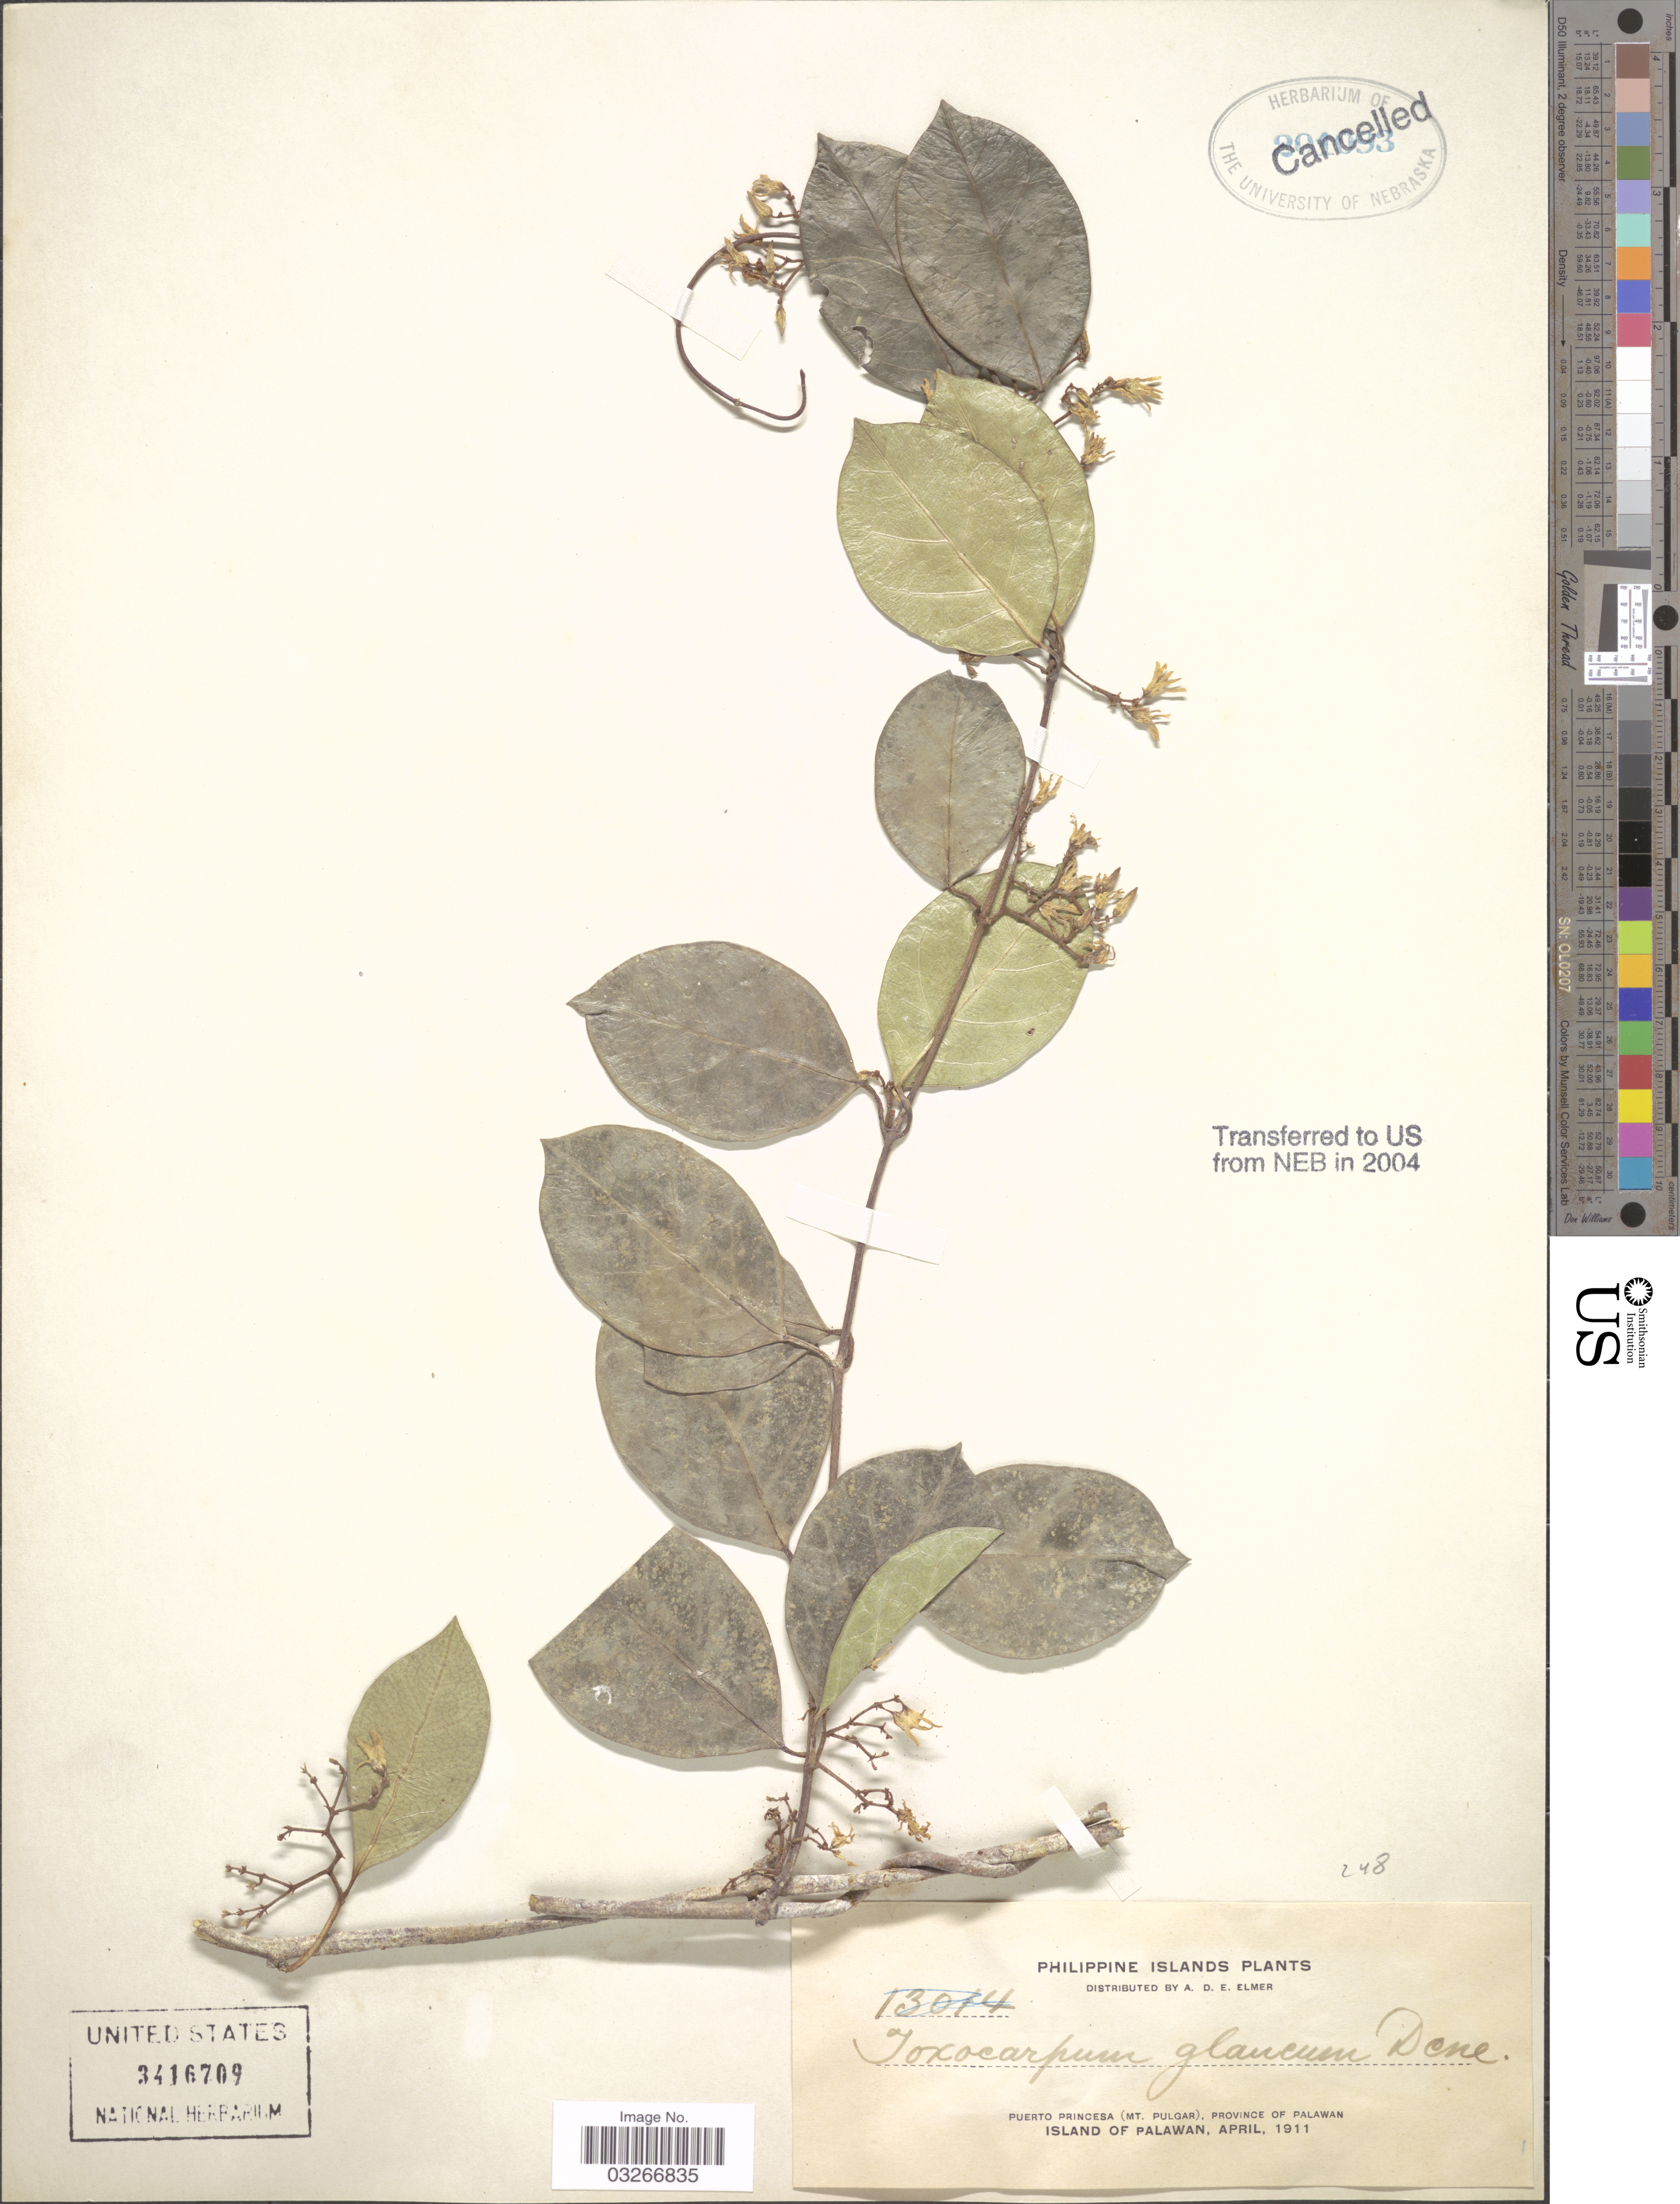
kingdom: Plantae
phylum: Tracheophyta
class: Magnoliopsida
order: Gentianales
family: Apocynaceae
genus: Toxocarpus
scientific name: Toxocarpus glaucus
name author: Decne.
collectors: A. D. E. Elmer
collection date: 1911-04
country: Philippines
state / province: Mimaropa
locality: Philippine Islands, Puerto Princesa (Mt. Pulgar), Province of Palawan, Island of Palawan.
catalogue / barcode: US 3416709